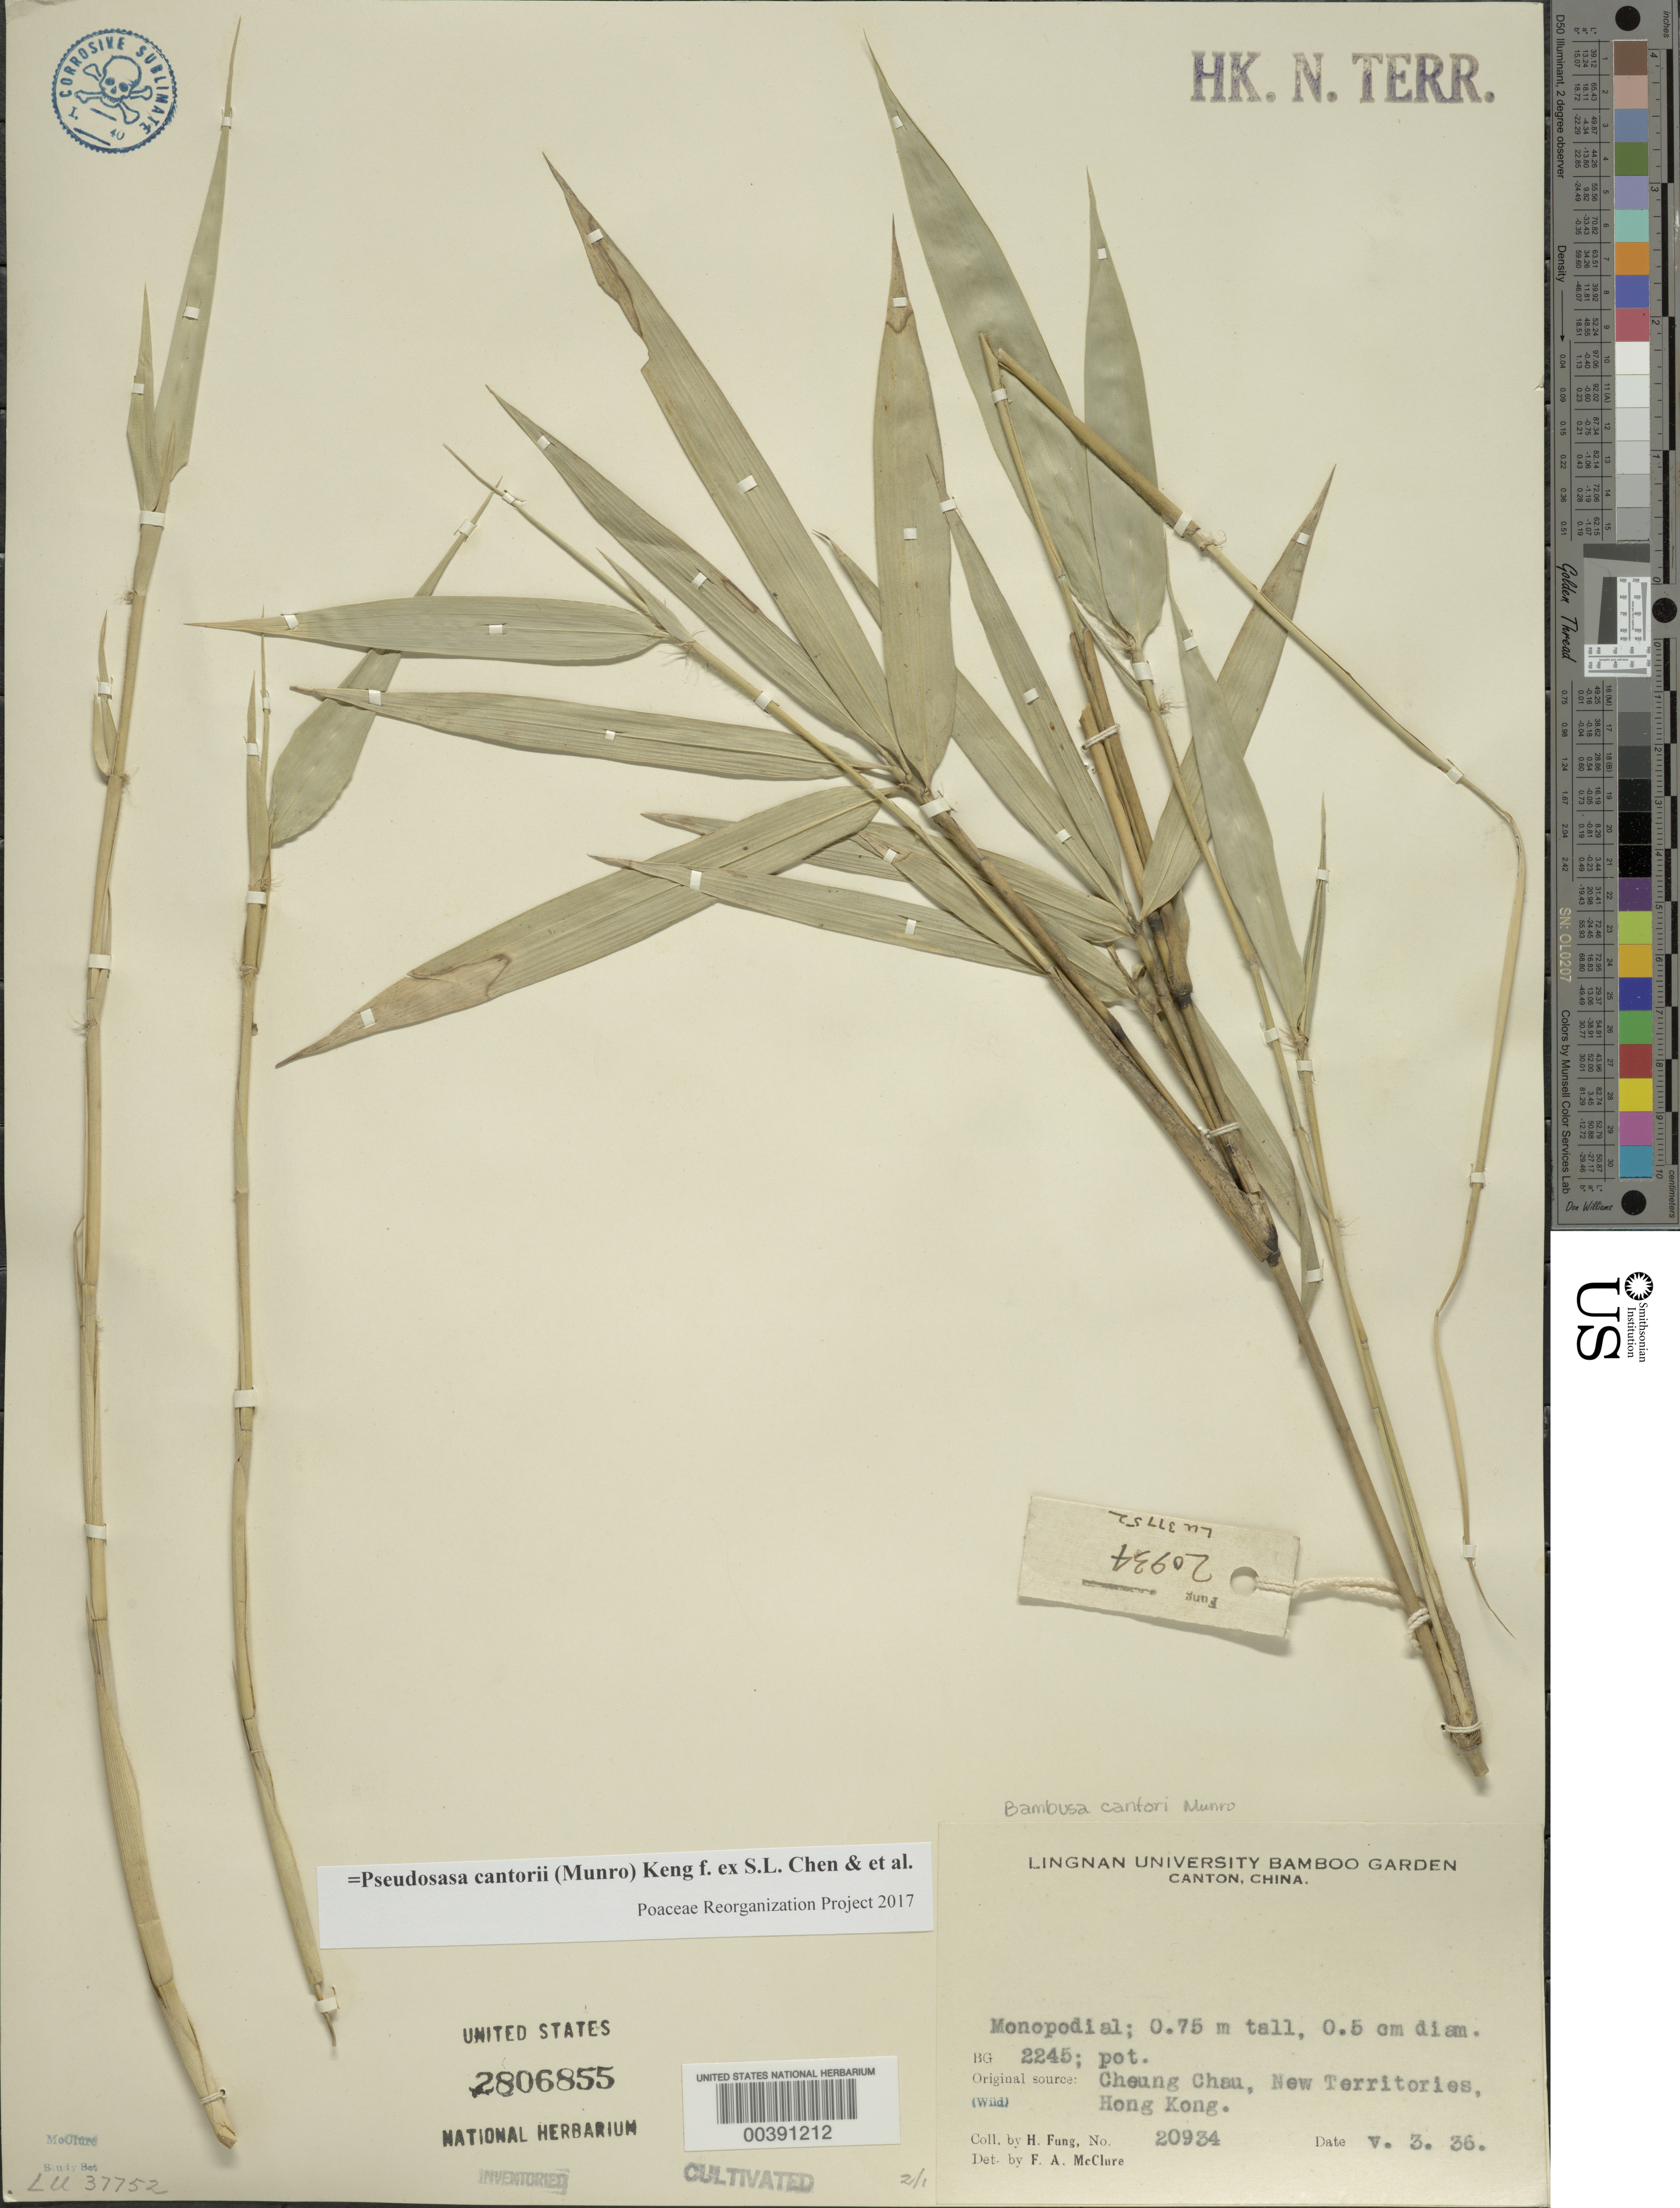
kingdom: Plantae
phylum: Tracheophyta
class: Liliopsida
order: Poales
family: Poaceae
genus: Pseudosasa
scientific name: Pseudosasa cantorii (Munro) Keng f. ex S.L. Chen et al.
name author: (Munro) Keng f. ex S.L. Chen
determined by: Poaceae Reorganization Project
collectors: H. L. Fung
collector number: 20934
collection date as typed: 03 May 1936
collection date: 1936-05-03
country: China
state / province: Hong Kong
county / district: New Territories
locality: Cheung chau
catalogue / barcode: US 2806855